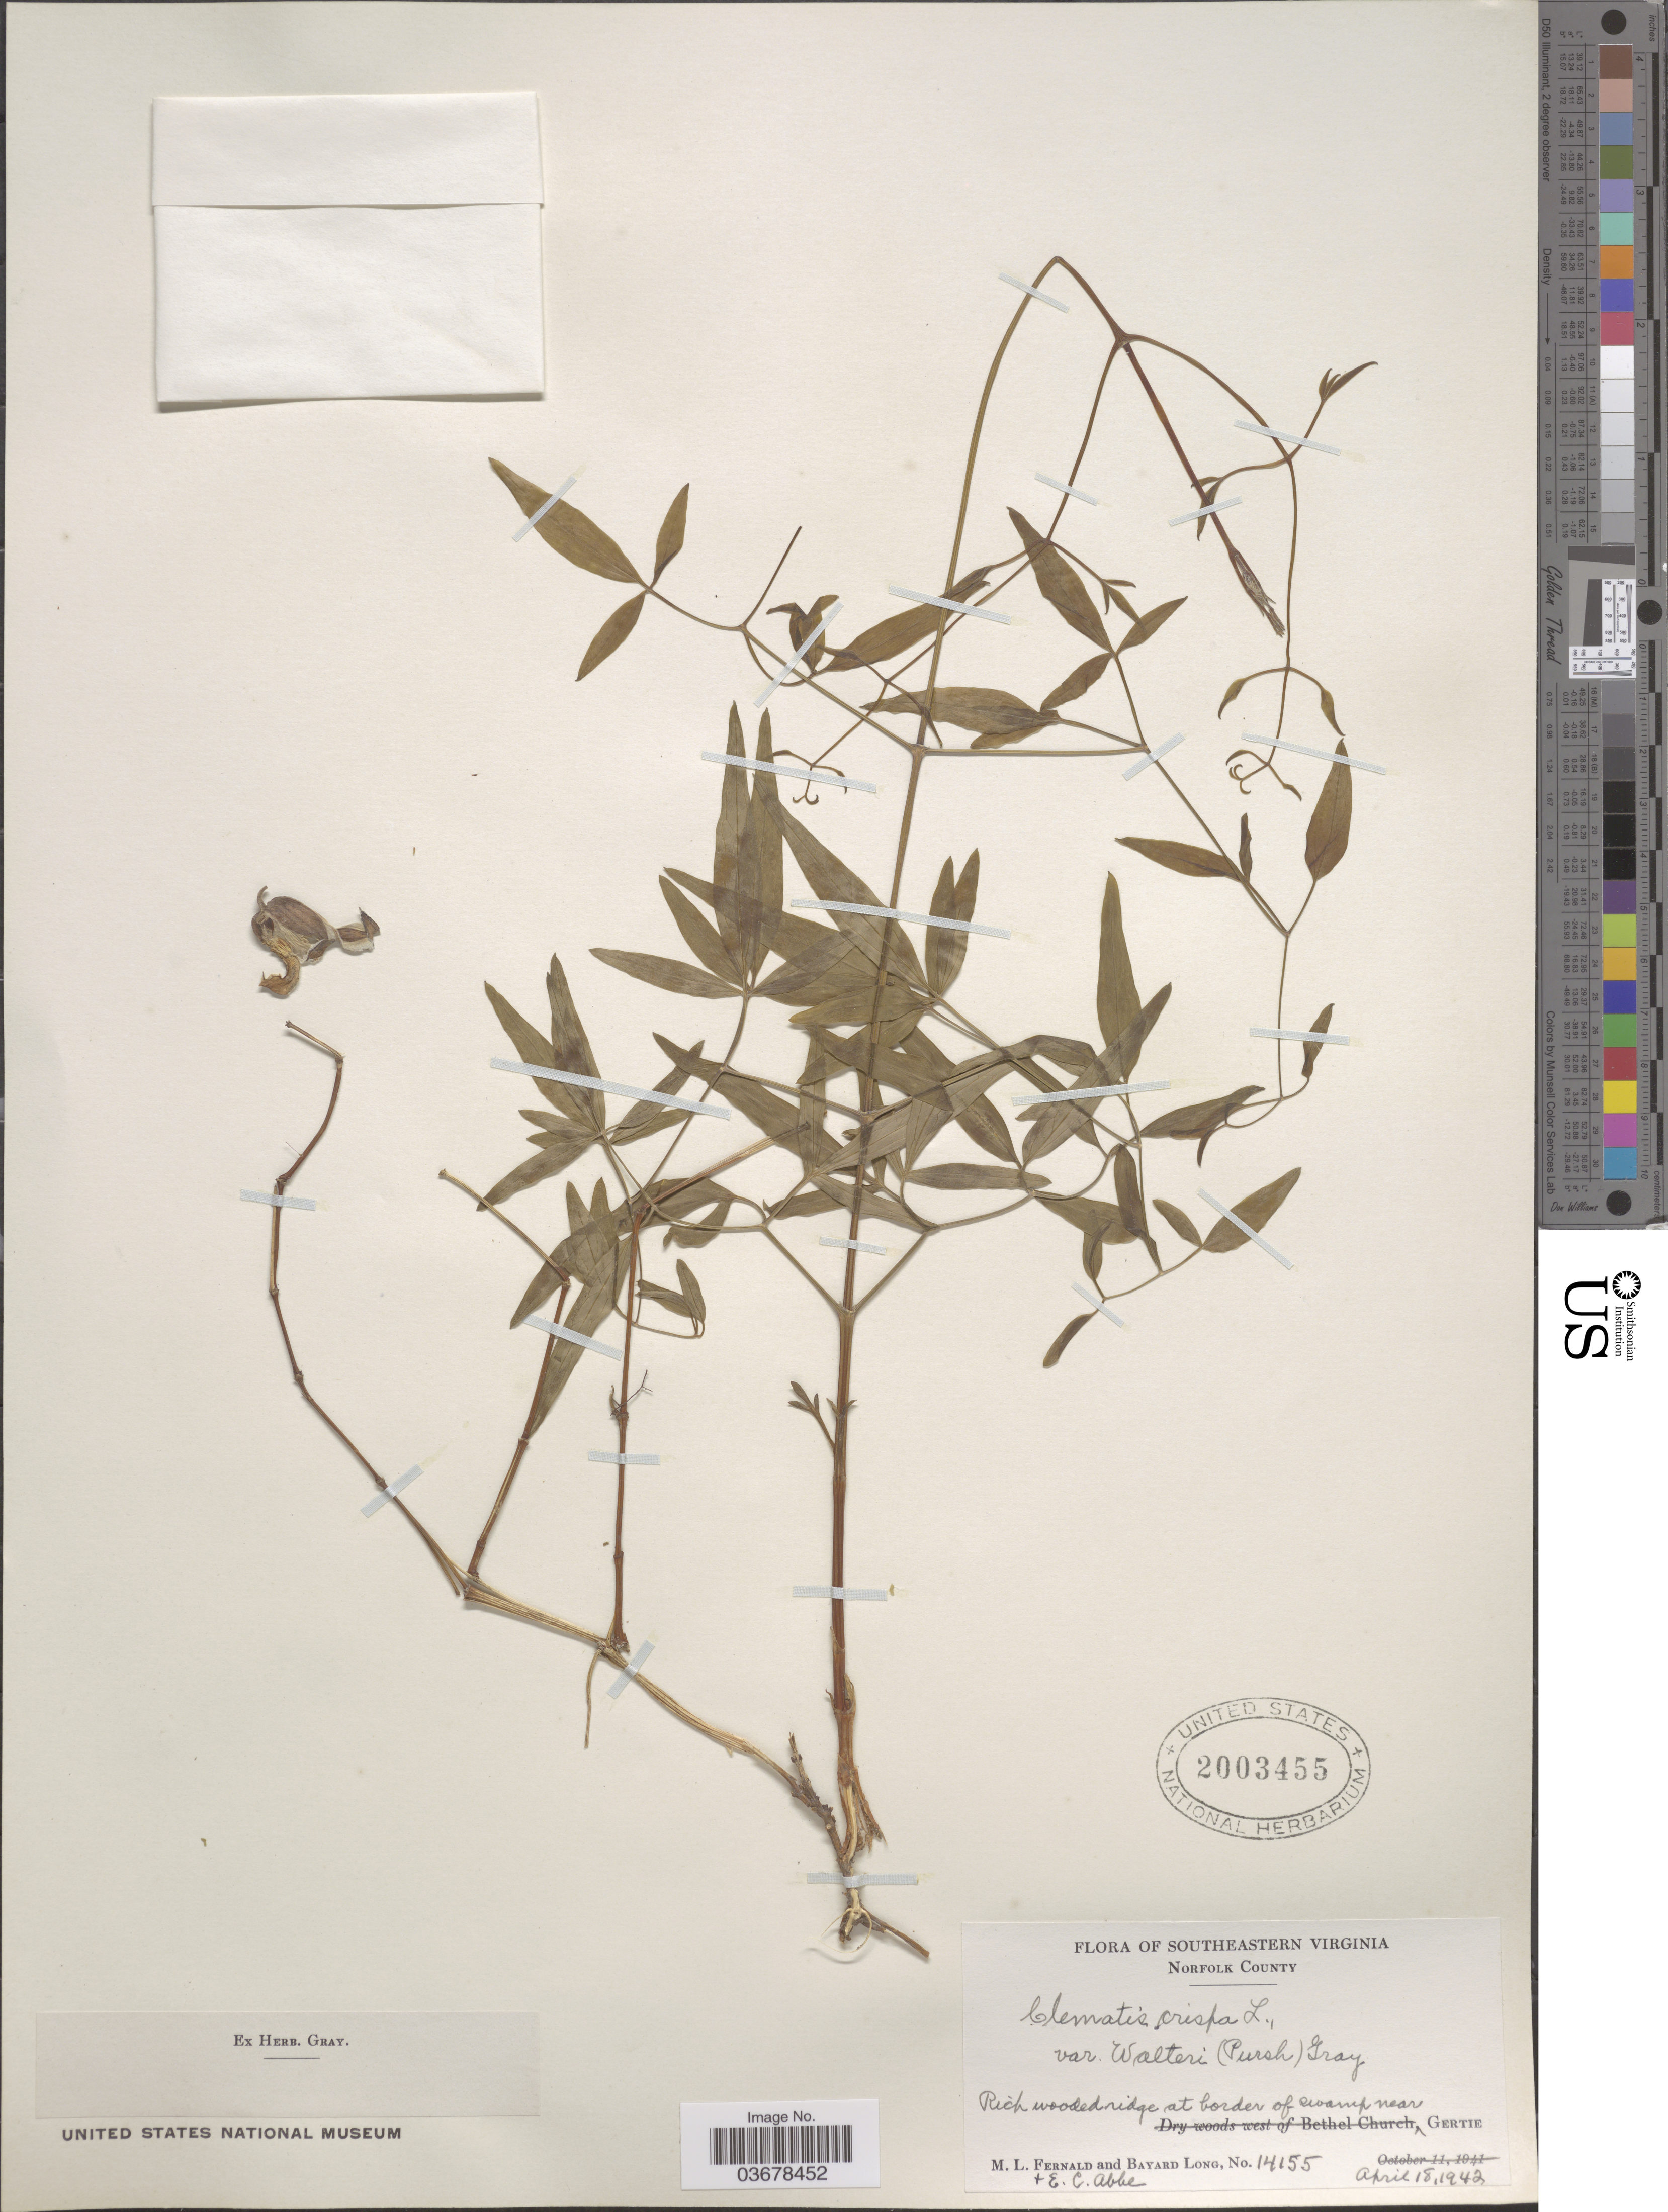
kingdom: Plantae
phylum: Tracheophyta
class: Magnoliopsida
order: Ranunculales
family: Ranunculaceae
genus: Clematis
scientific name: Clematis viorna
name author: L.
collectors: M. L. Fernald, B. Long & E. C. Abbe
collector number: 14155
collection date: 1942-04-18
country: United States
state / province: Virginia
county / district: City of Norfolk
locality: Southeastern Virginia. Norfolk County. Rich wooded ridge at border of swamp near Gertie.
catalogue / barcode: US 2003455